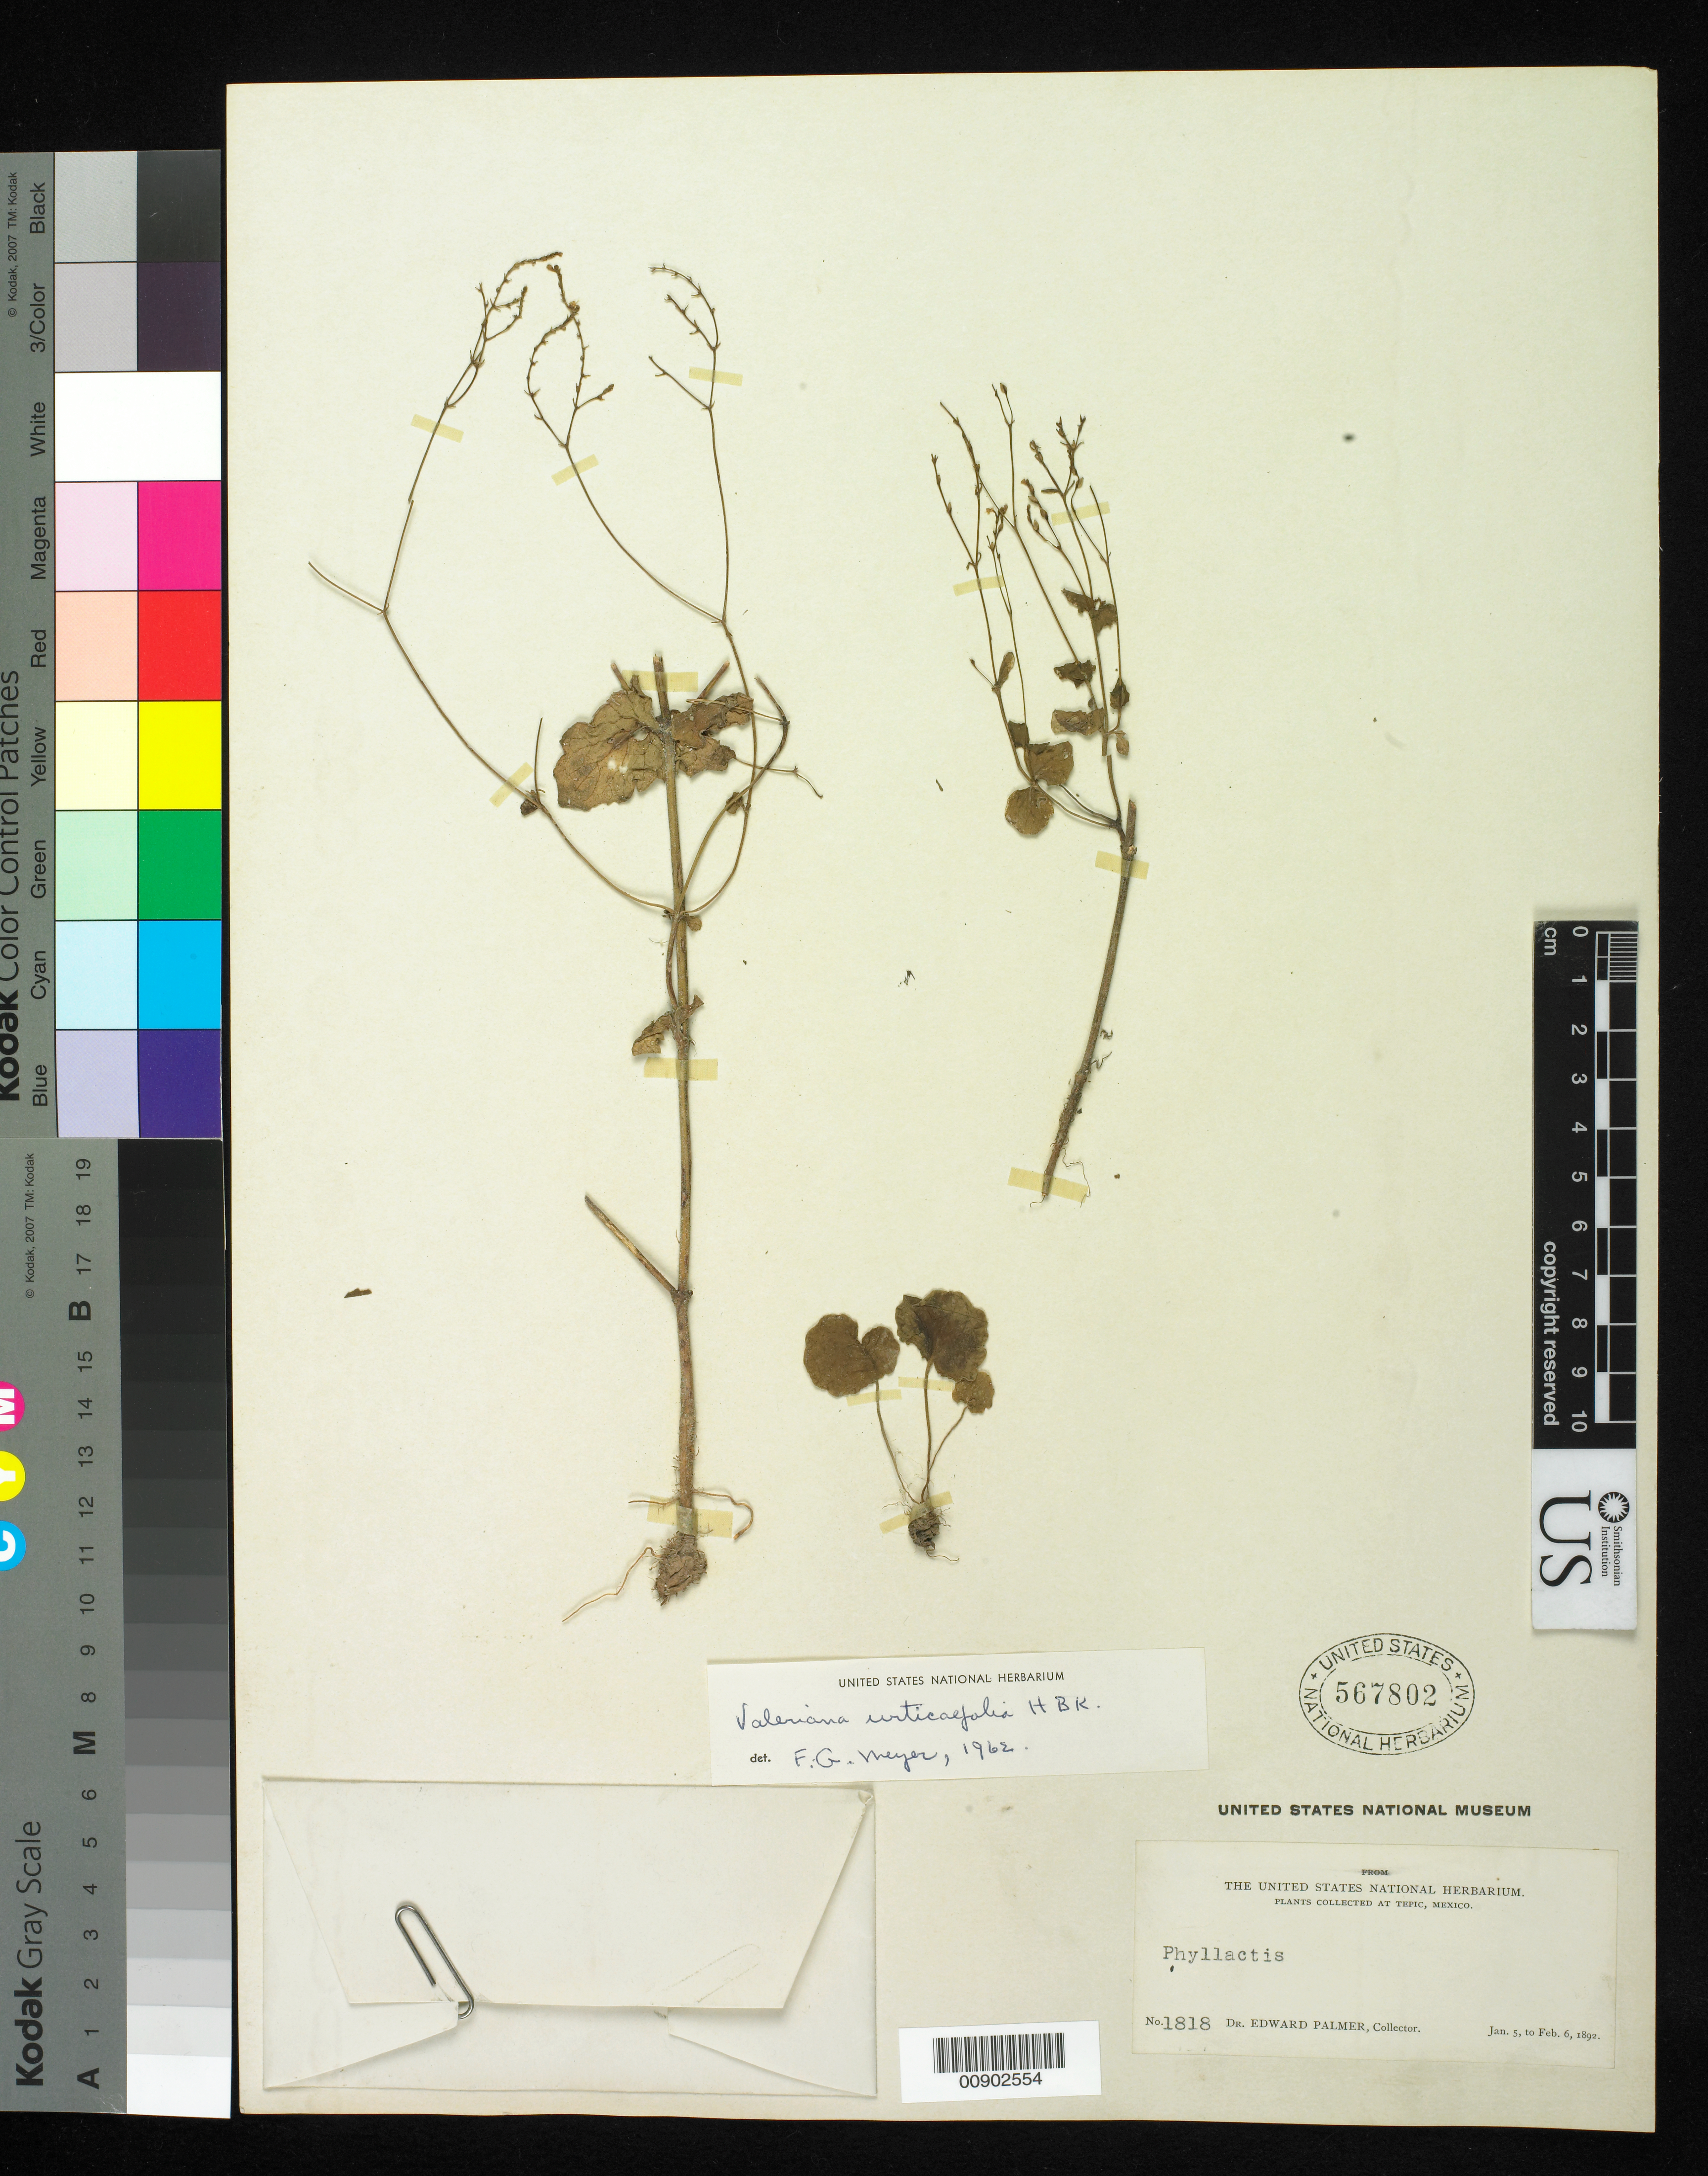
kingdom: Plantae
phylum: Tracheophyta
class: Magnoliopsida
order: Dipsacales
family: Caprifoliaceae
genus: Valeriana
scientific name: Valeriana urticaefolia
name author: Kunth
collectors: E. Palmer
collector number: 1818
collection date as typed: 05 Jan 1892 to 06 Feb 1892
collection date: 1892-01-05/1892-02-06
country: Mexico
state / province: Nayarit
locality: Tepic, Nayarit.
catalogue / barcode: US 567802